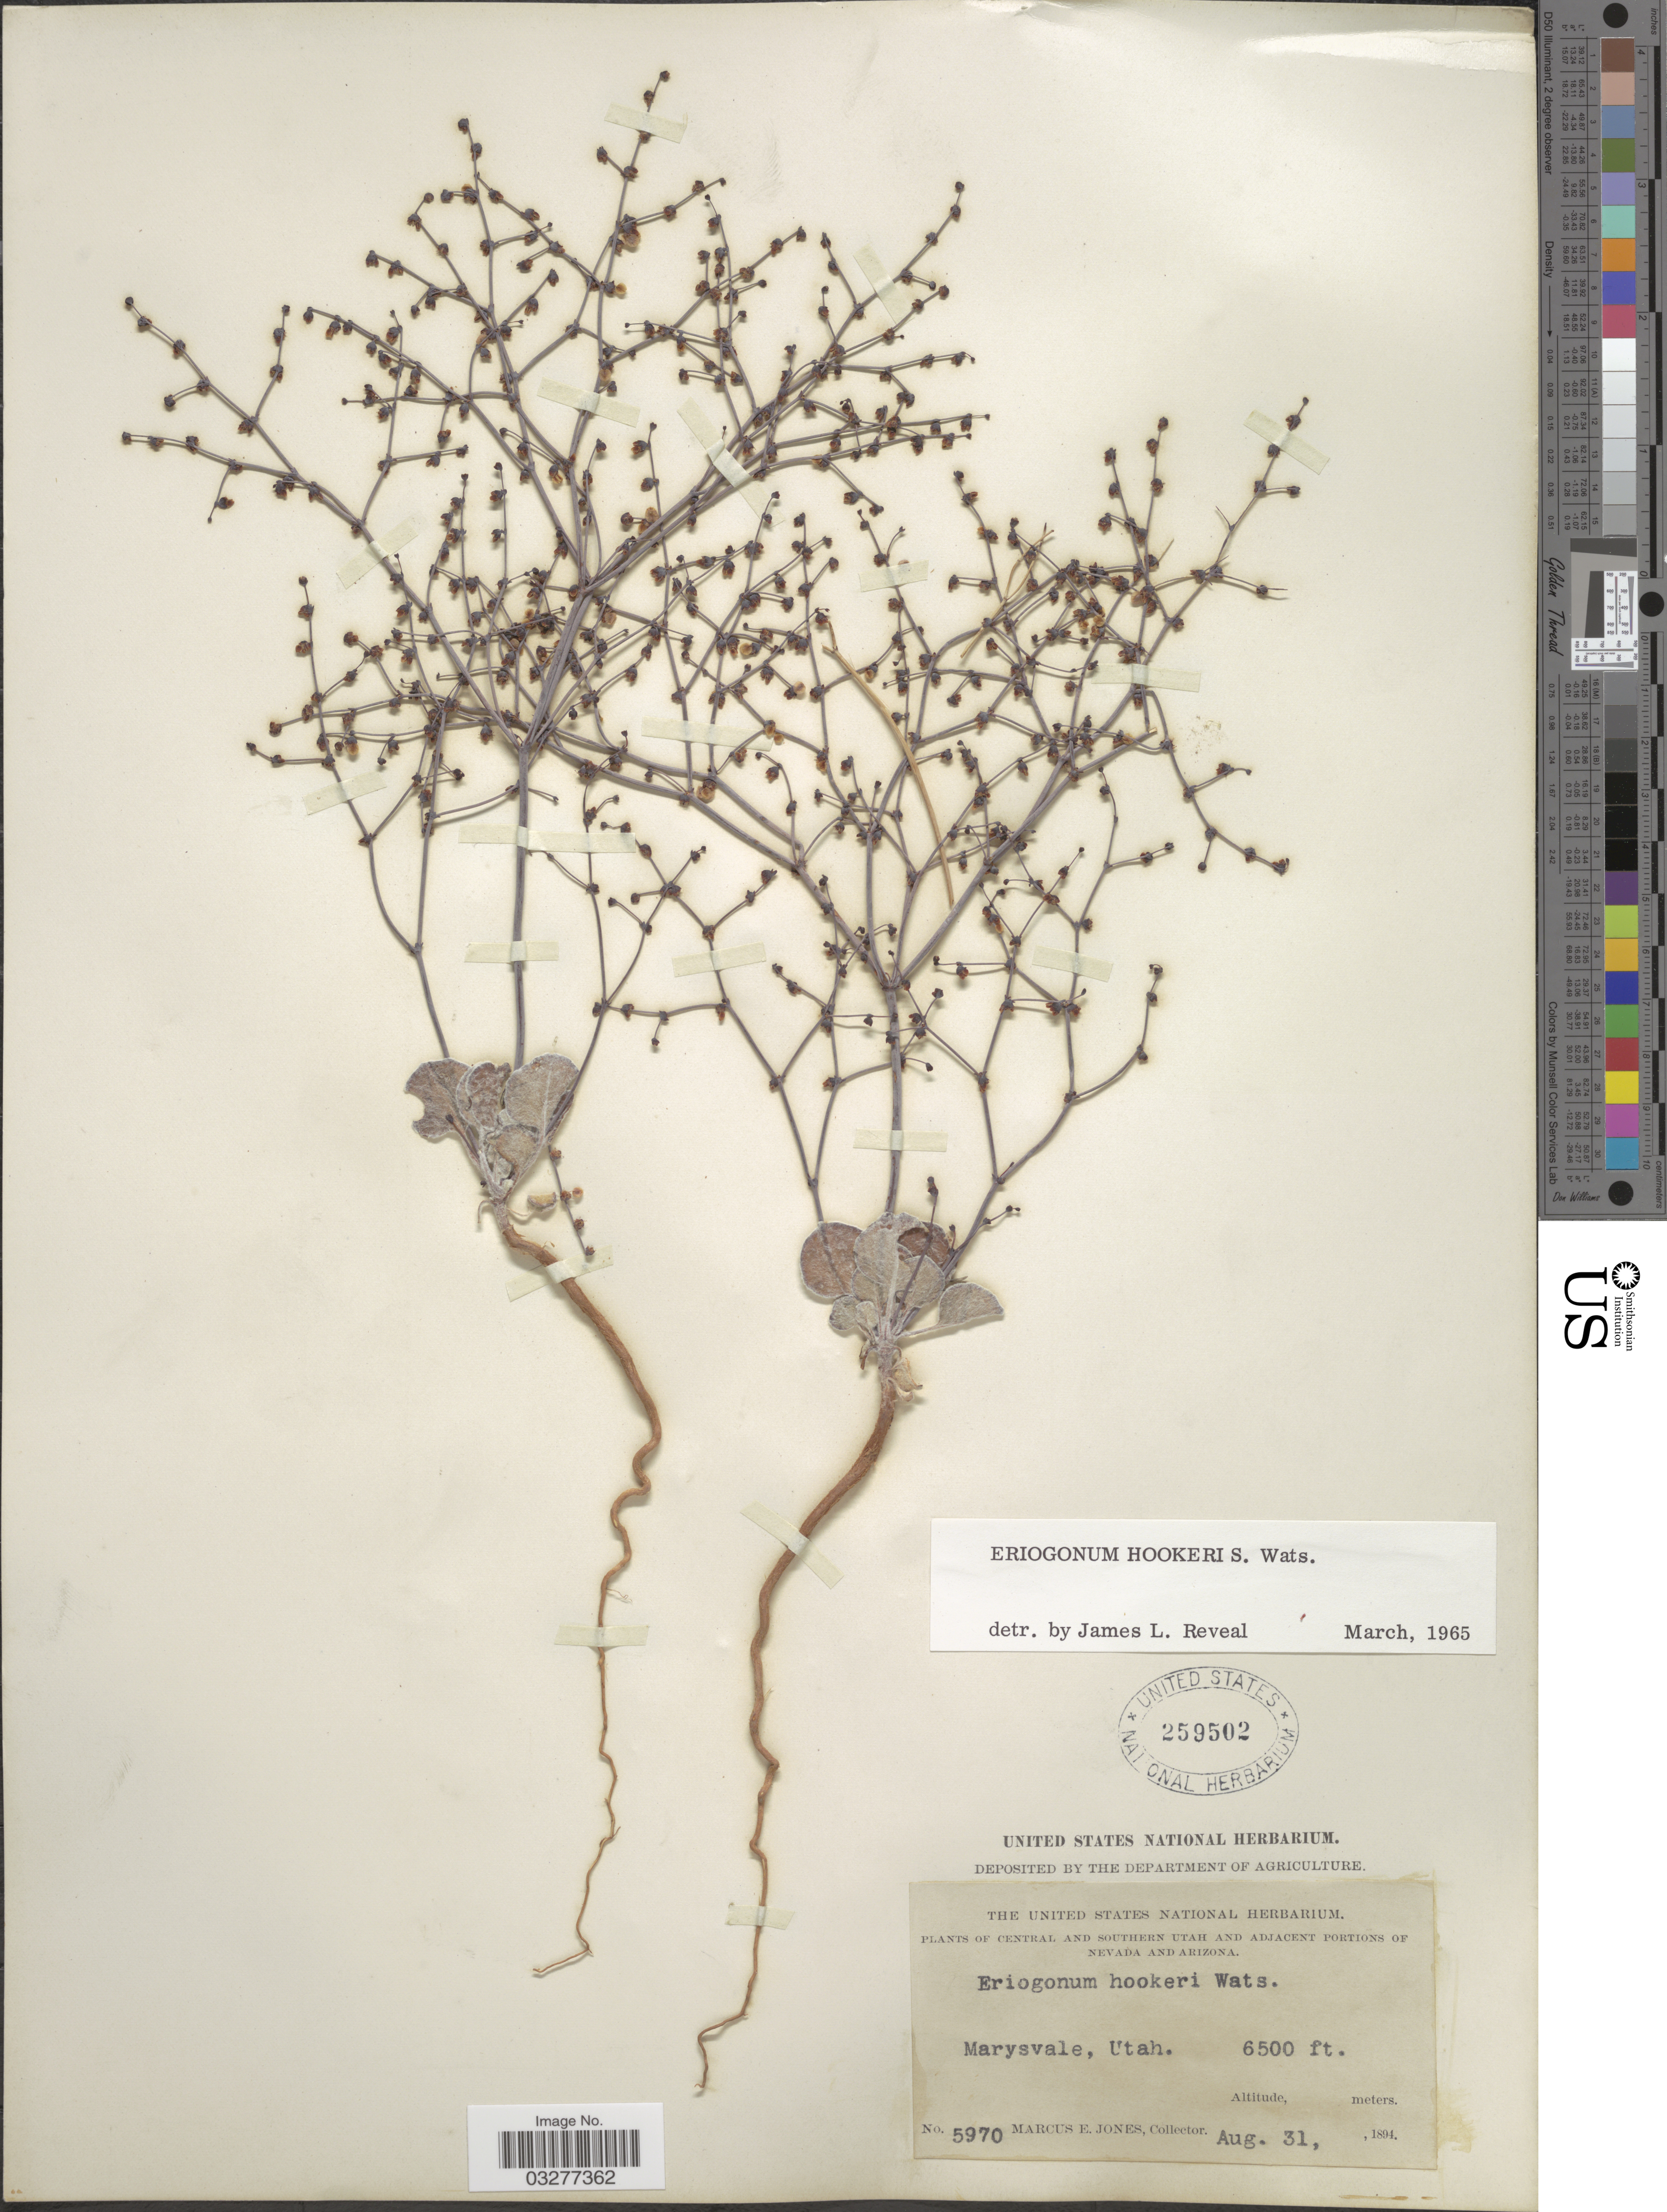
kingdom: Plantae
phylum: Tracheophyta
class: Magnoliopsida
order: Caryophyllales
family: Polygonaceae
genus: Eriogonum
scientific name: Eriogonum hookeri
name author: S. Watson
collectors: M. E. Jones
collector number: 5970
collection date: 1894-08-31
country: United States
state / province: Utah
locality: Central and southern Utah. Marysvale.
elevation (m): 1981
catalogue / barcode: US 259502